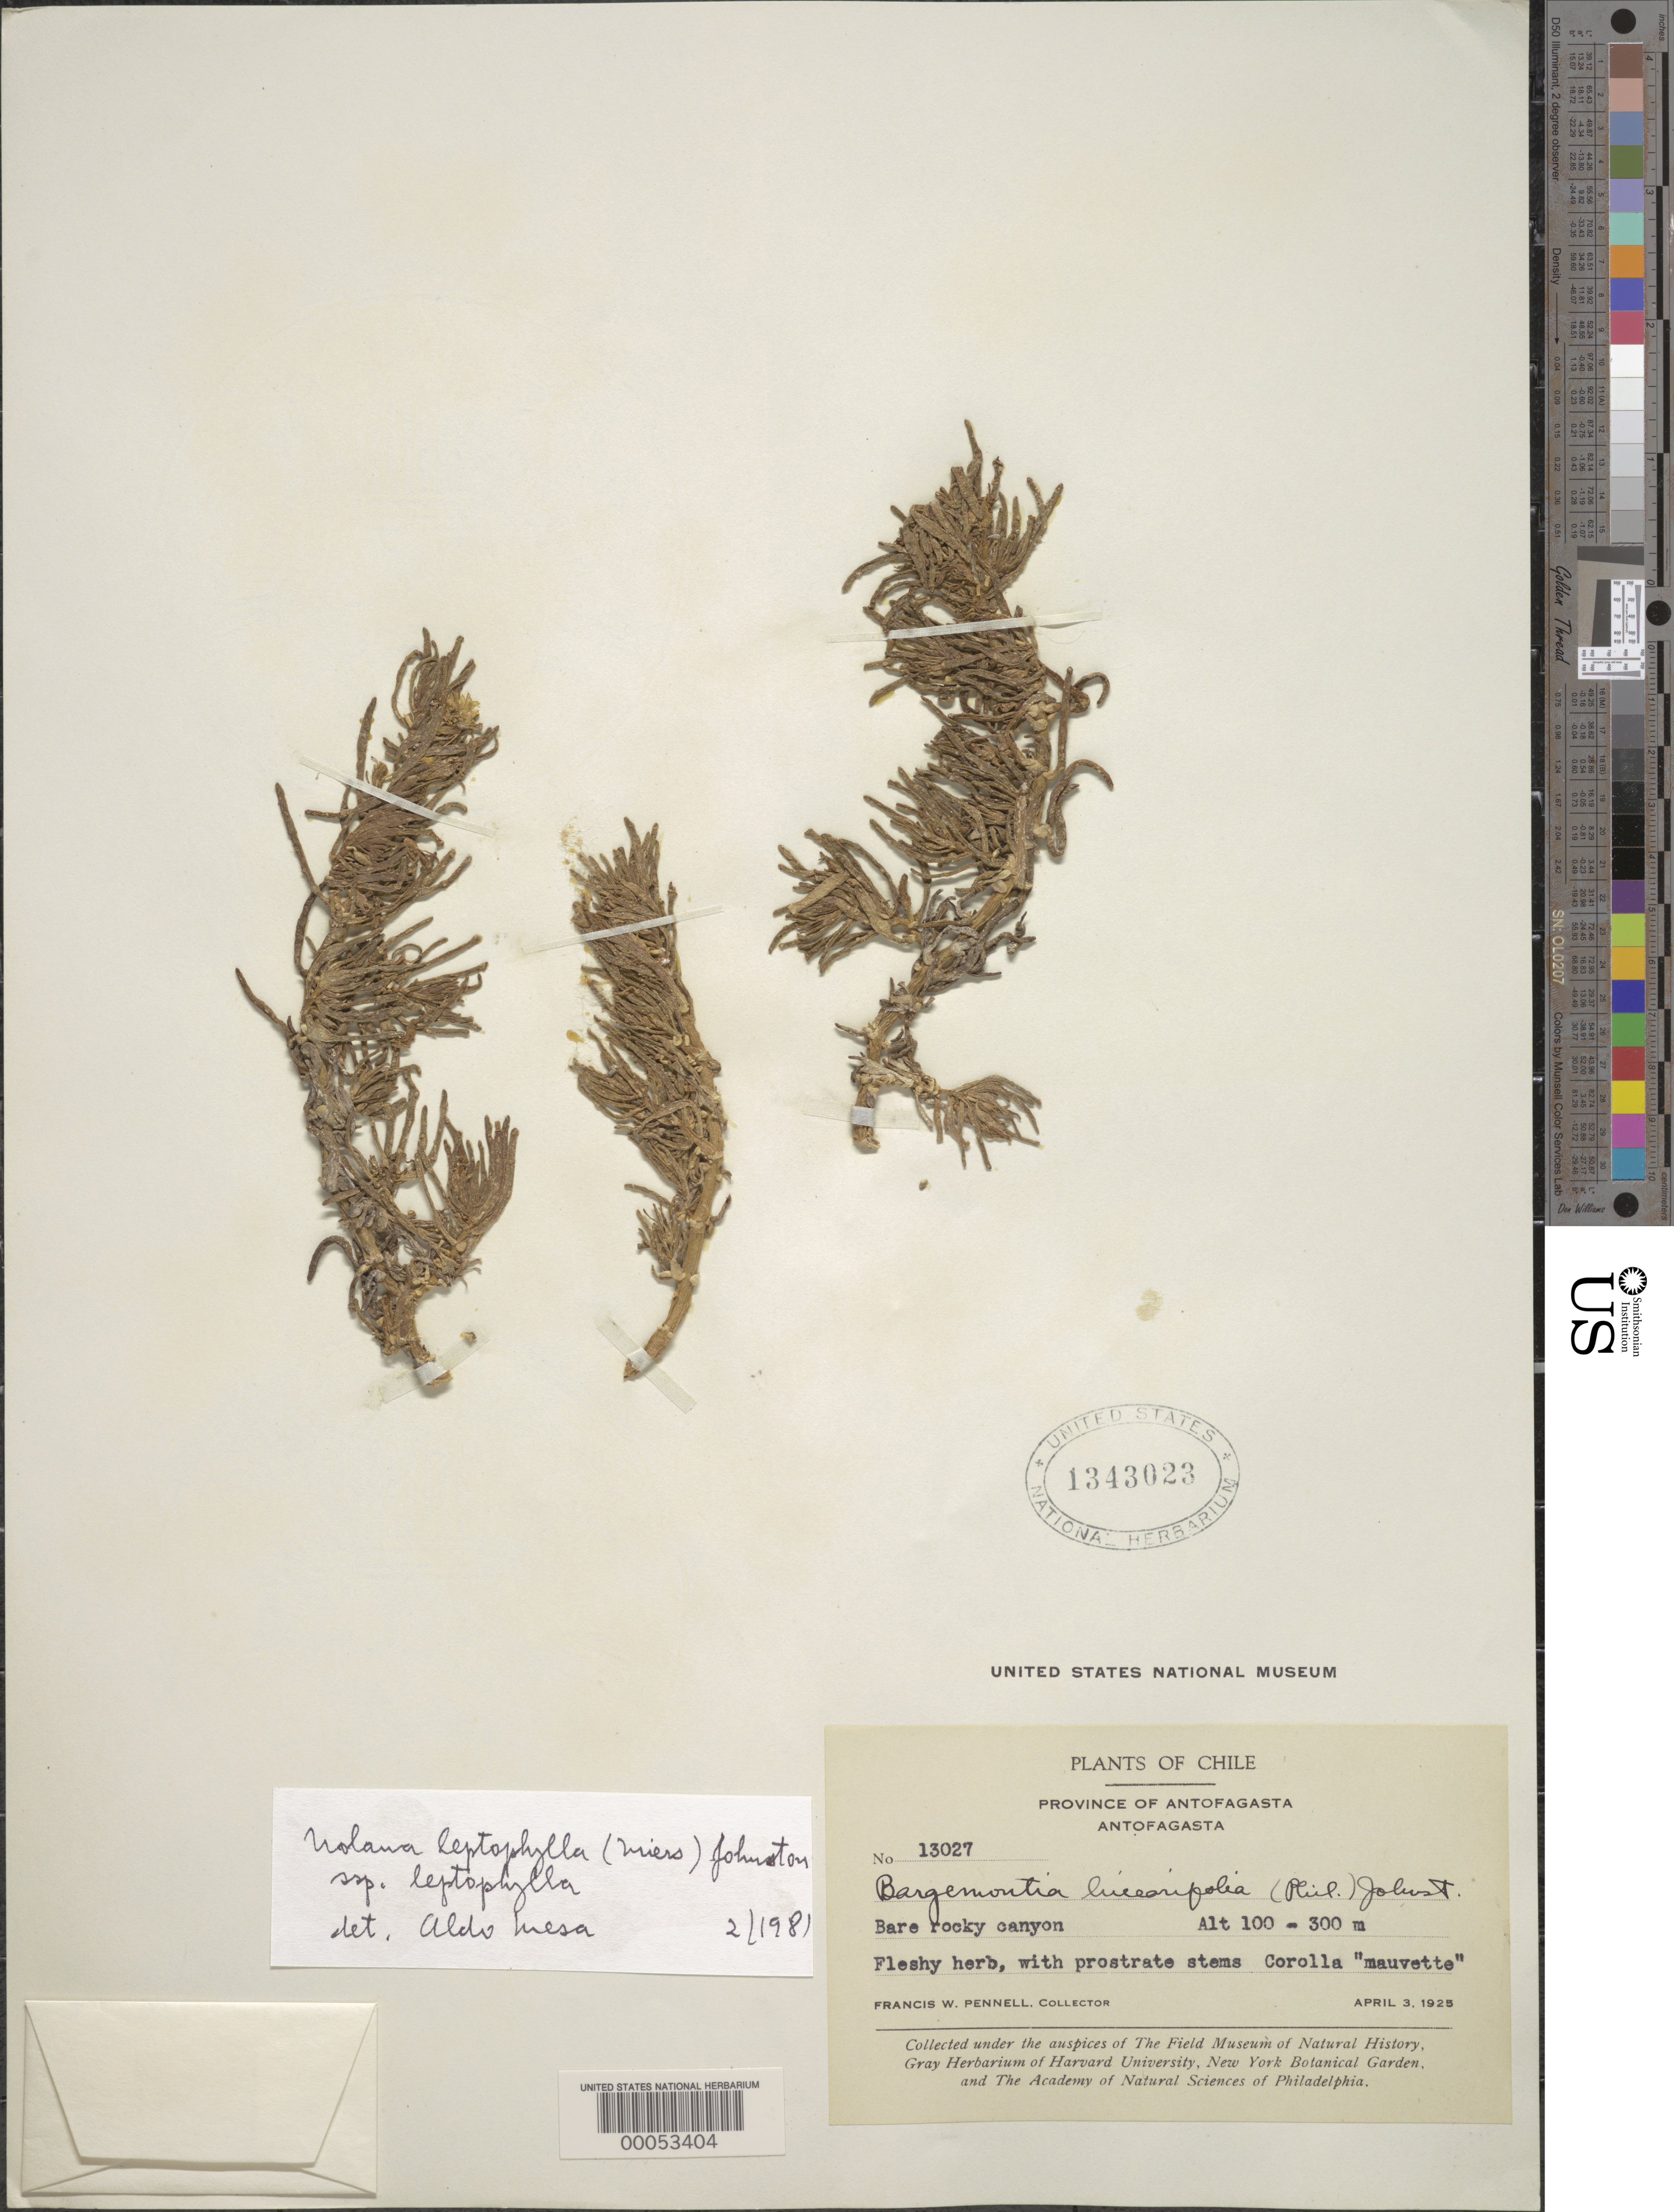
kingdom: Plantae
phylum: Tracheophyta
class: Magnoliopsida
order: Solanales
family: Solanaceae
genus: Nolana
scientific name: Nolana leptophylla subsp. leptophylla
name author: (Miers) I.M. Johnst.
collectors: F. W. Pennell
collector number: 13027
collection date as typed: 03 Apr 1925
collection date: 1925-04-03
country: Chile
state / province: Antofagasta (II)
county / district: Antofagasta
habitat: Bare rocky ground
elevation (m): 100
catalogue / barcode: US 1343023